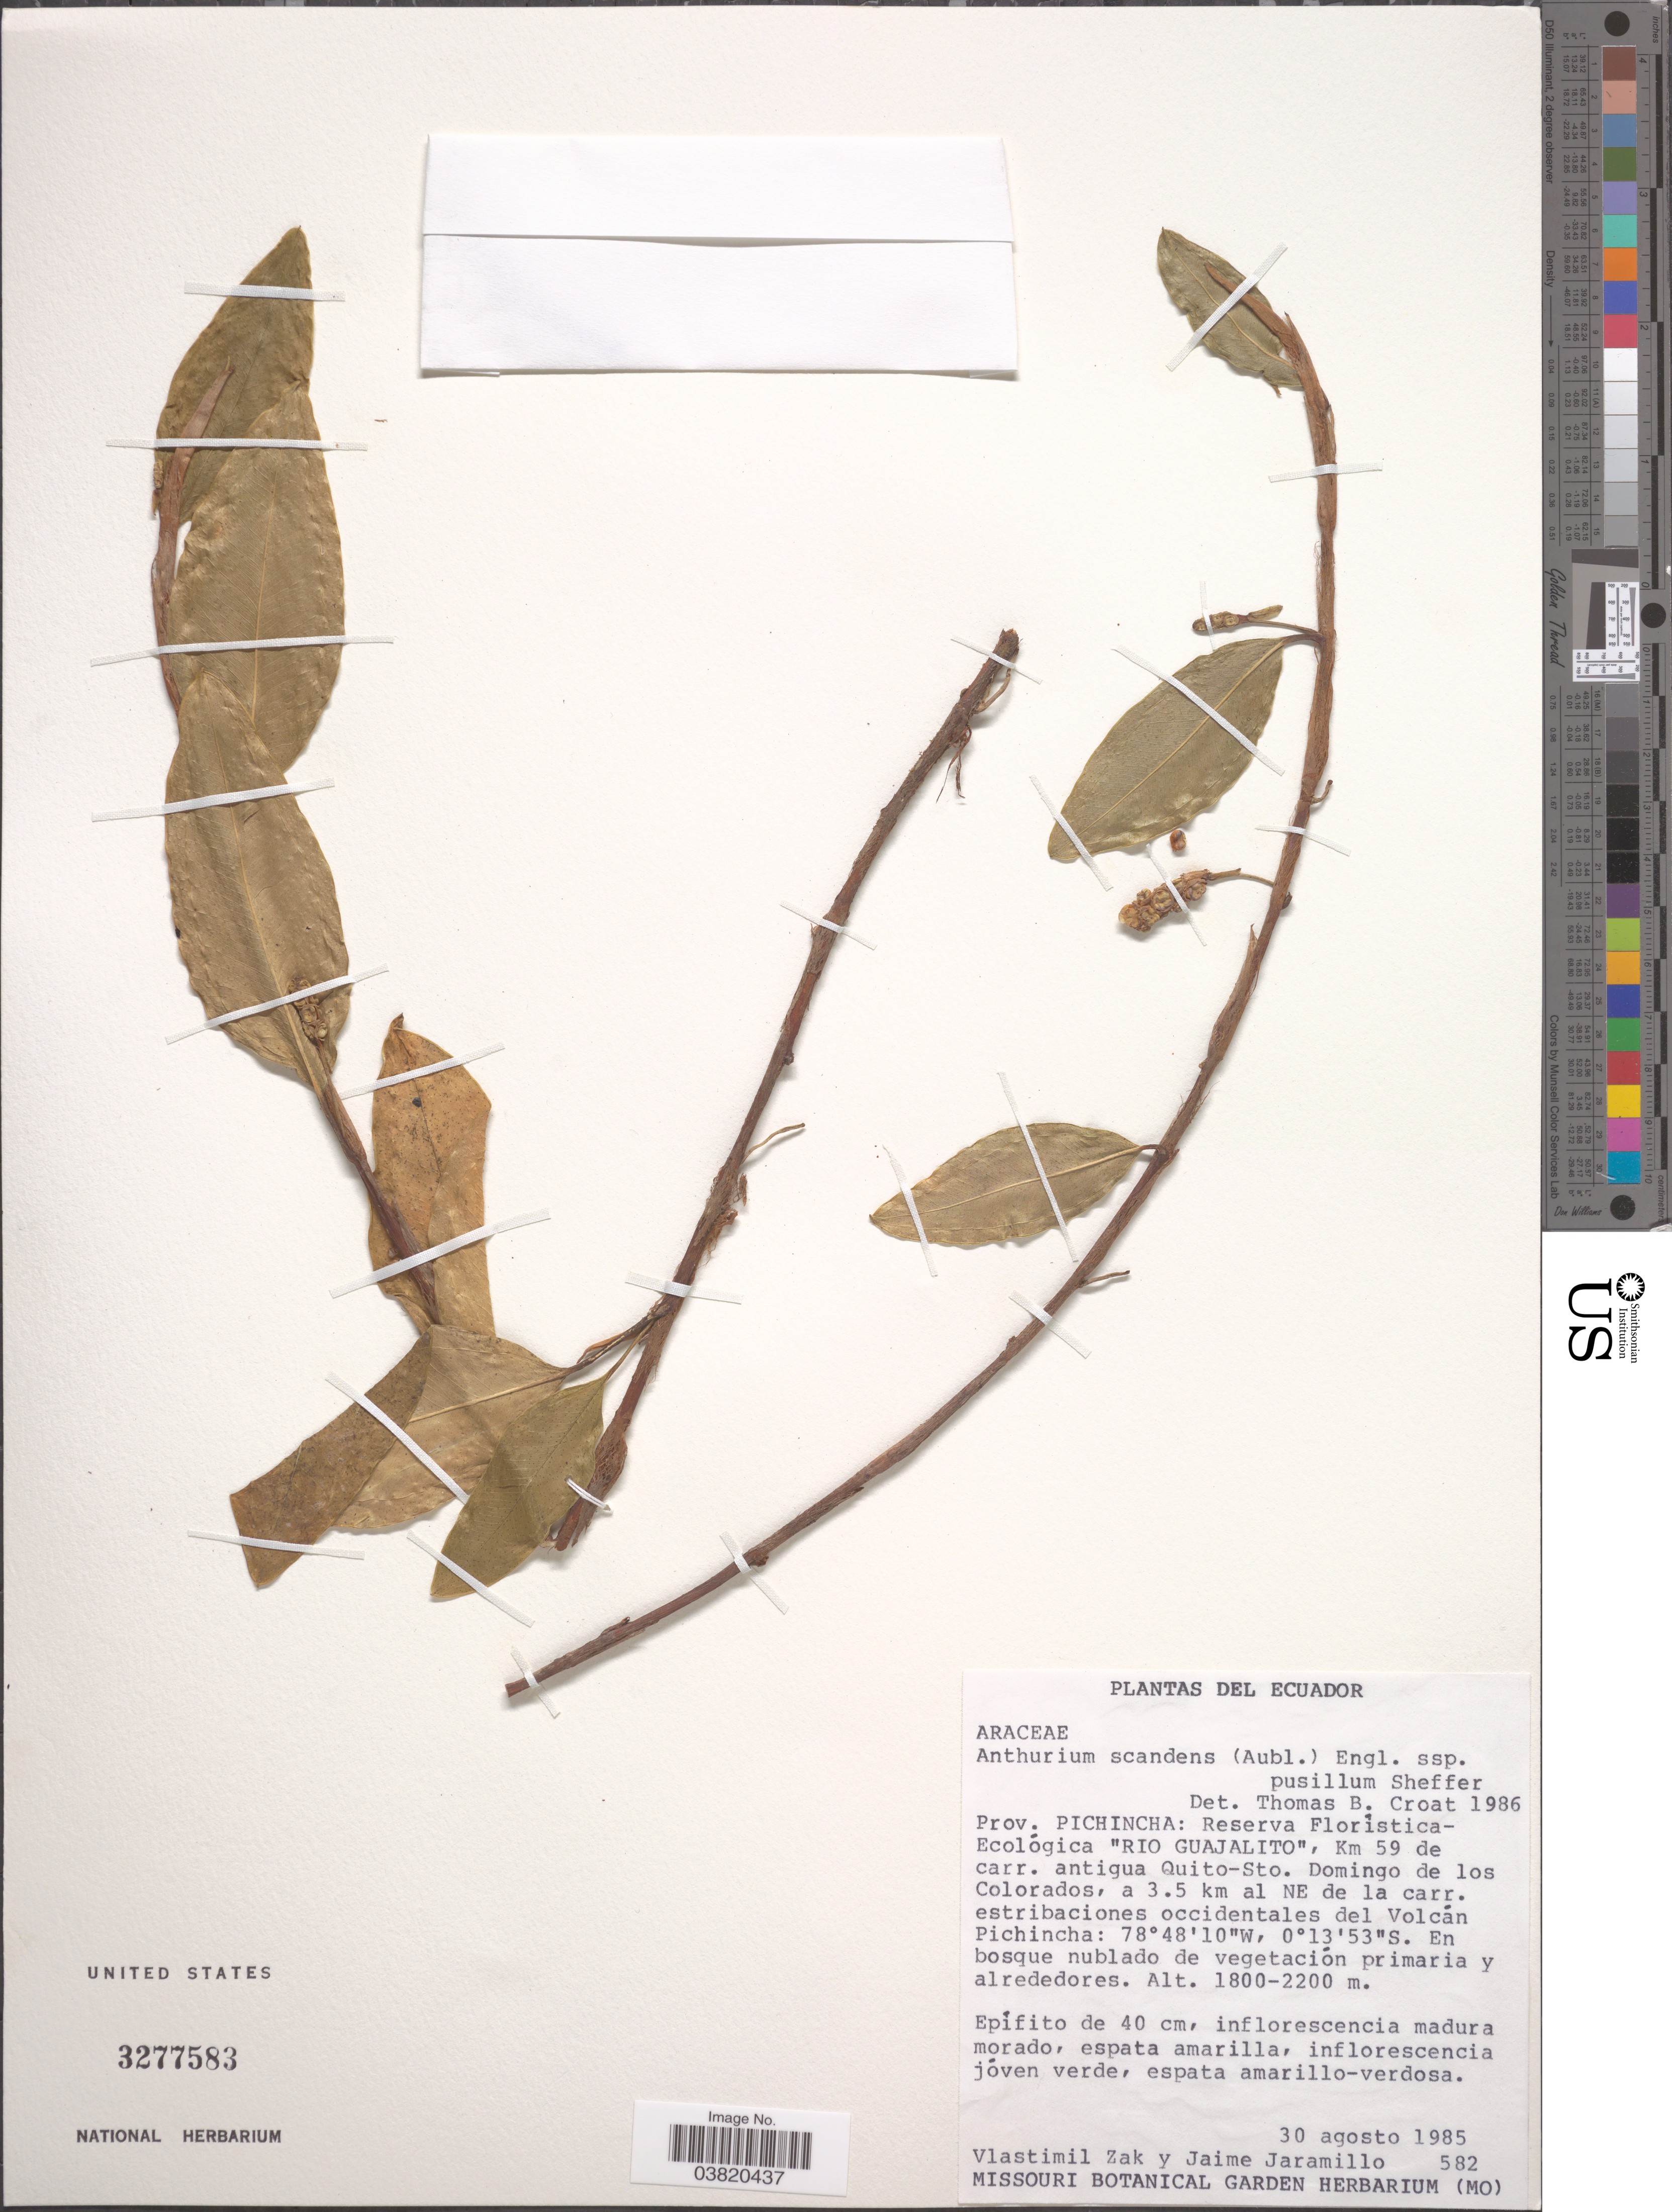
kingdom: Plantae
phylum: Tracheophyta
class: Liliopsida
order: Alismatales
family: Araceae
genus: Anthurium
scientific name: Anthurium scandens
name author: (Aubl.) Engl.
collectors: V. Zak & J. Jaramillo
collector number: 582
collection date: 1985-08-30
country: Ecuador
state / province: Pichincha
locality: Reserva Florística-Ecológica "Rio Guajalito", Km 59 de carr. antigua Quit-Sto. Domingo de los Colorados, a 3.5 km al NE de la carr. estribaciones occidentales del Volcán Pichincha.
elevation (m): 1800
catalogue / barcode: US 3277583